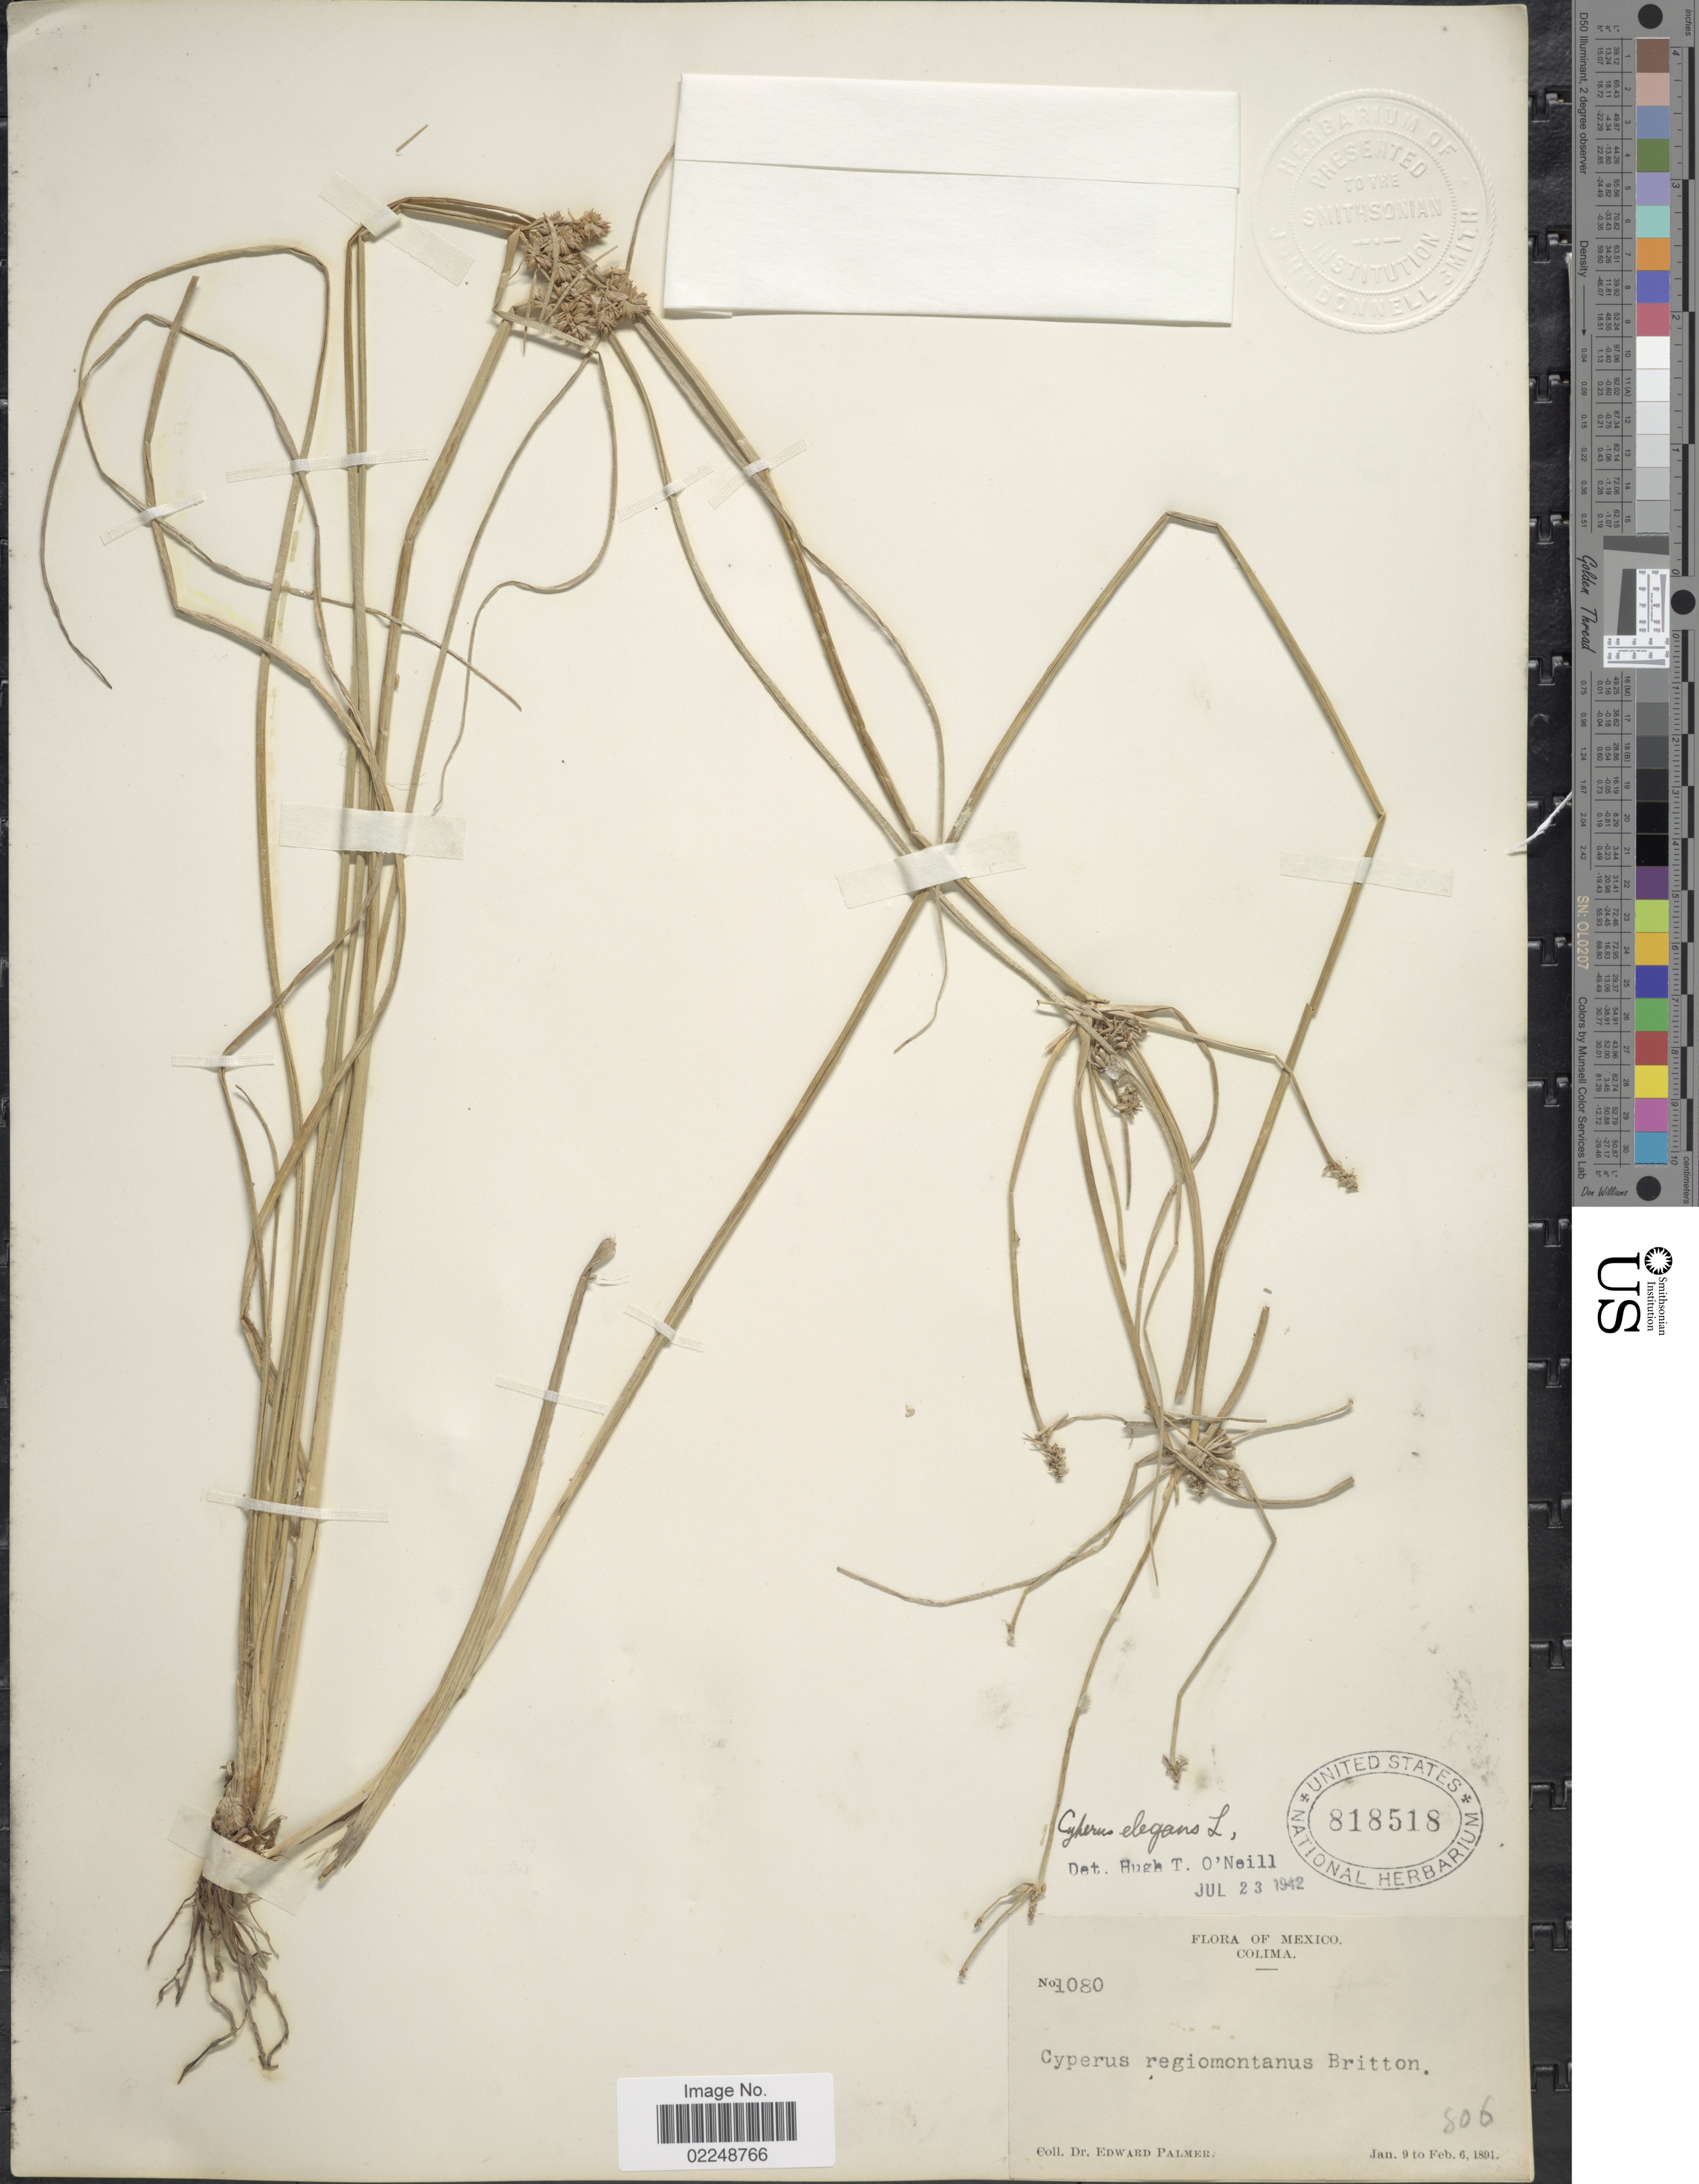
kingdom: Plantae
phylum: Tracheophyta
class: Liliopsida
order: Poales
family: Cyperaceae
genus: Cyperus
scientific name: Cyperus elegans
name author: L.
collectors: E. Palmer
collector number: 1080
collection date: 1891-01-09/1891-02-06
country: Mexico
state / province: Colima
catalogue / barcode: US 818518